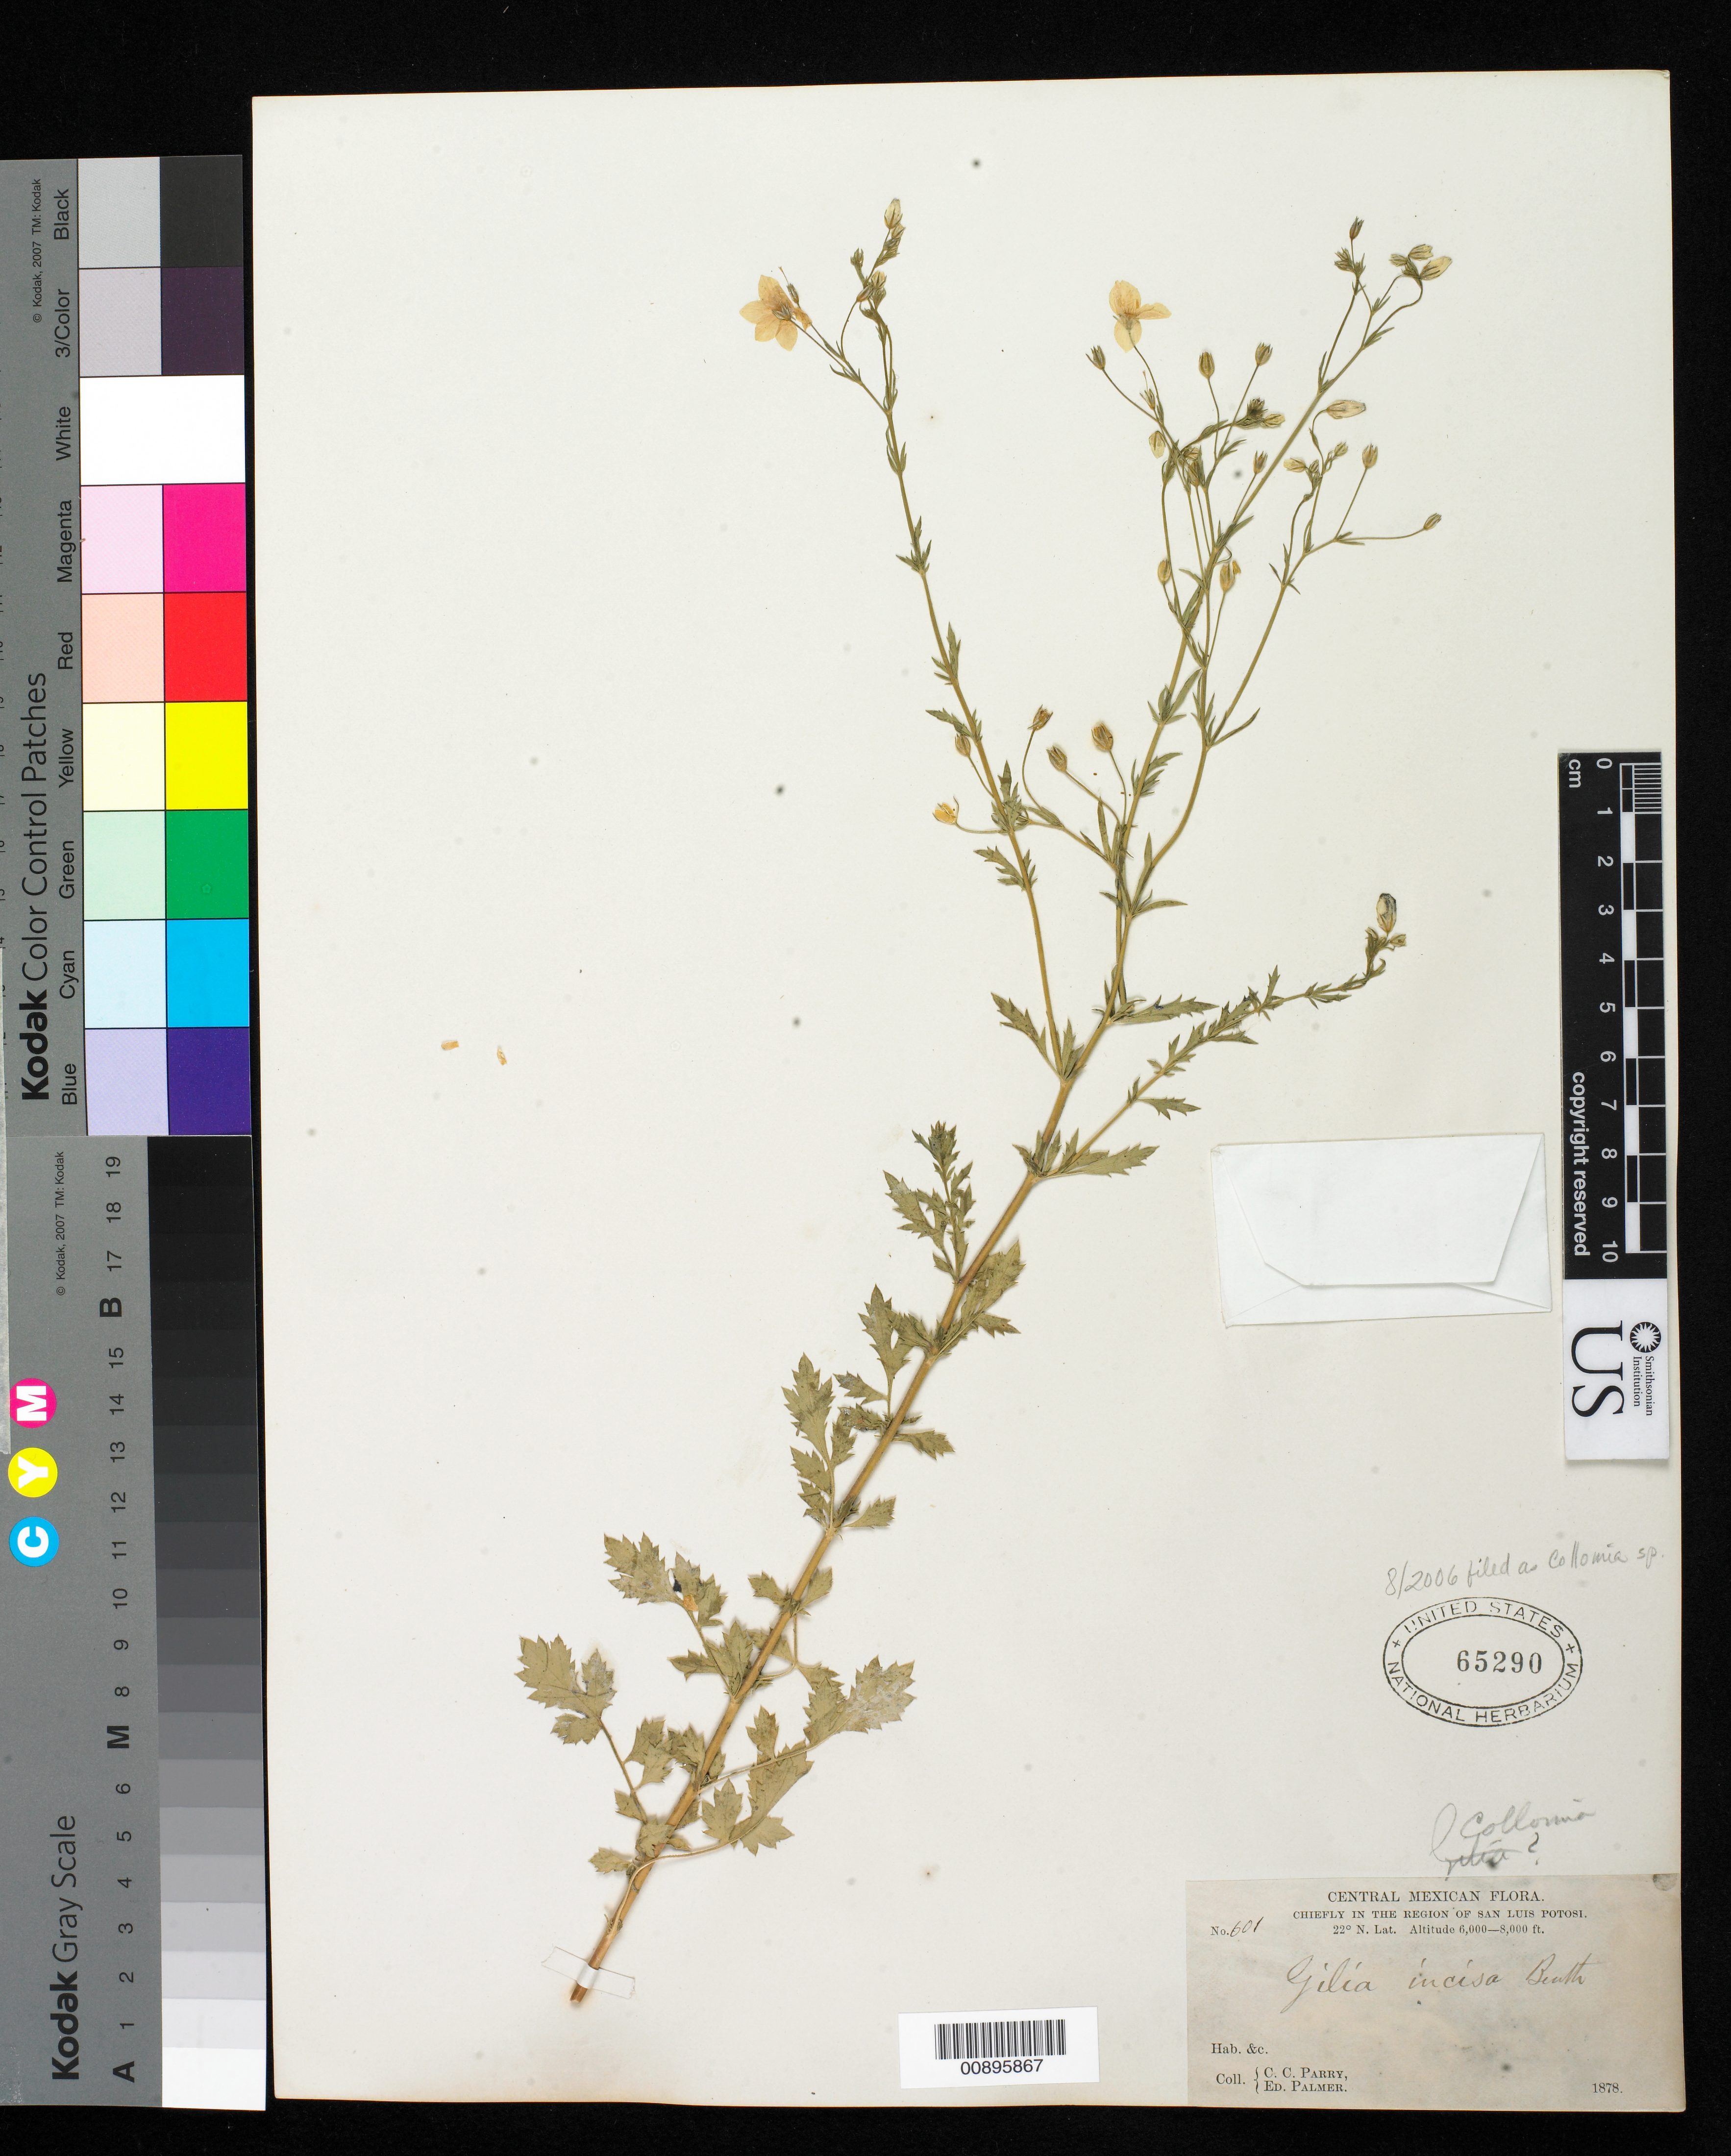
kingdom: Plantae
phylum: Tracheophyta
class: Magnoliopsida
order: Ericales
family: Polemoniaceae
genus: Collomia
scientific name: Collomia sp.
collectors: C. C. Parry & E. Palmer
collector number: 601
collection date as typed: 1878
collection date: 1878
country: Mexico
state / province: San Luis Potosí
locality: Chiefly in the region of San Luis Potosí.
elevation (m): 1829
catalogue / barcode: US 65290